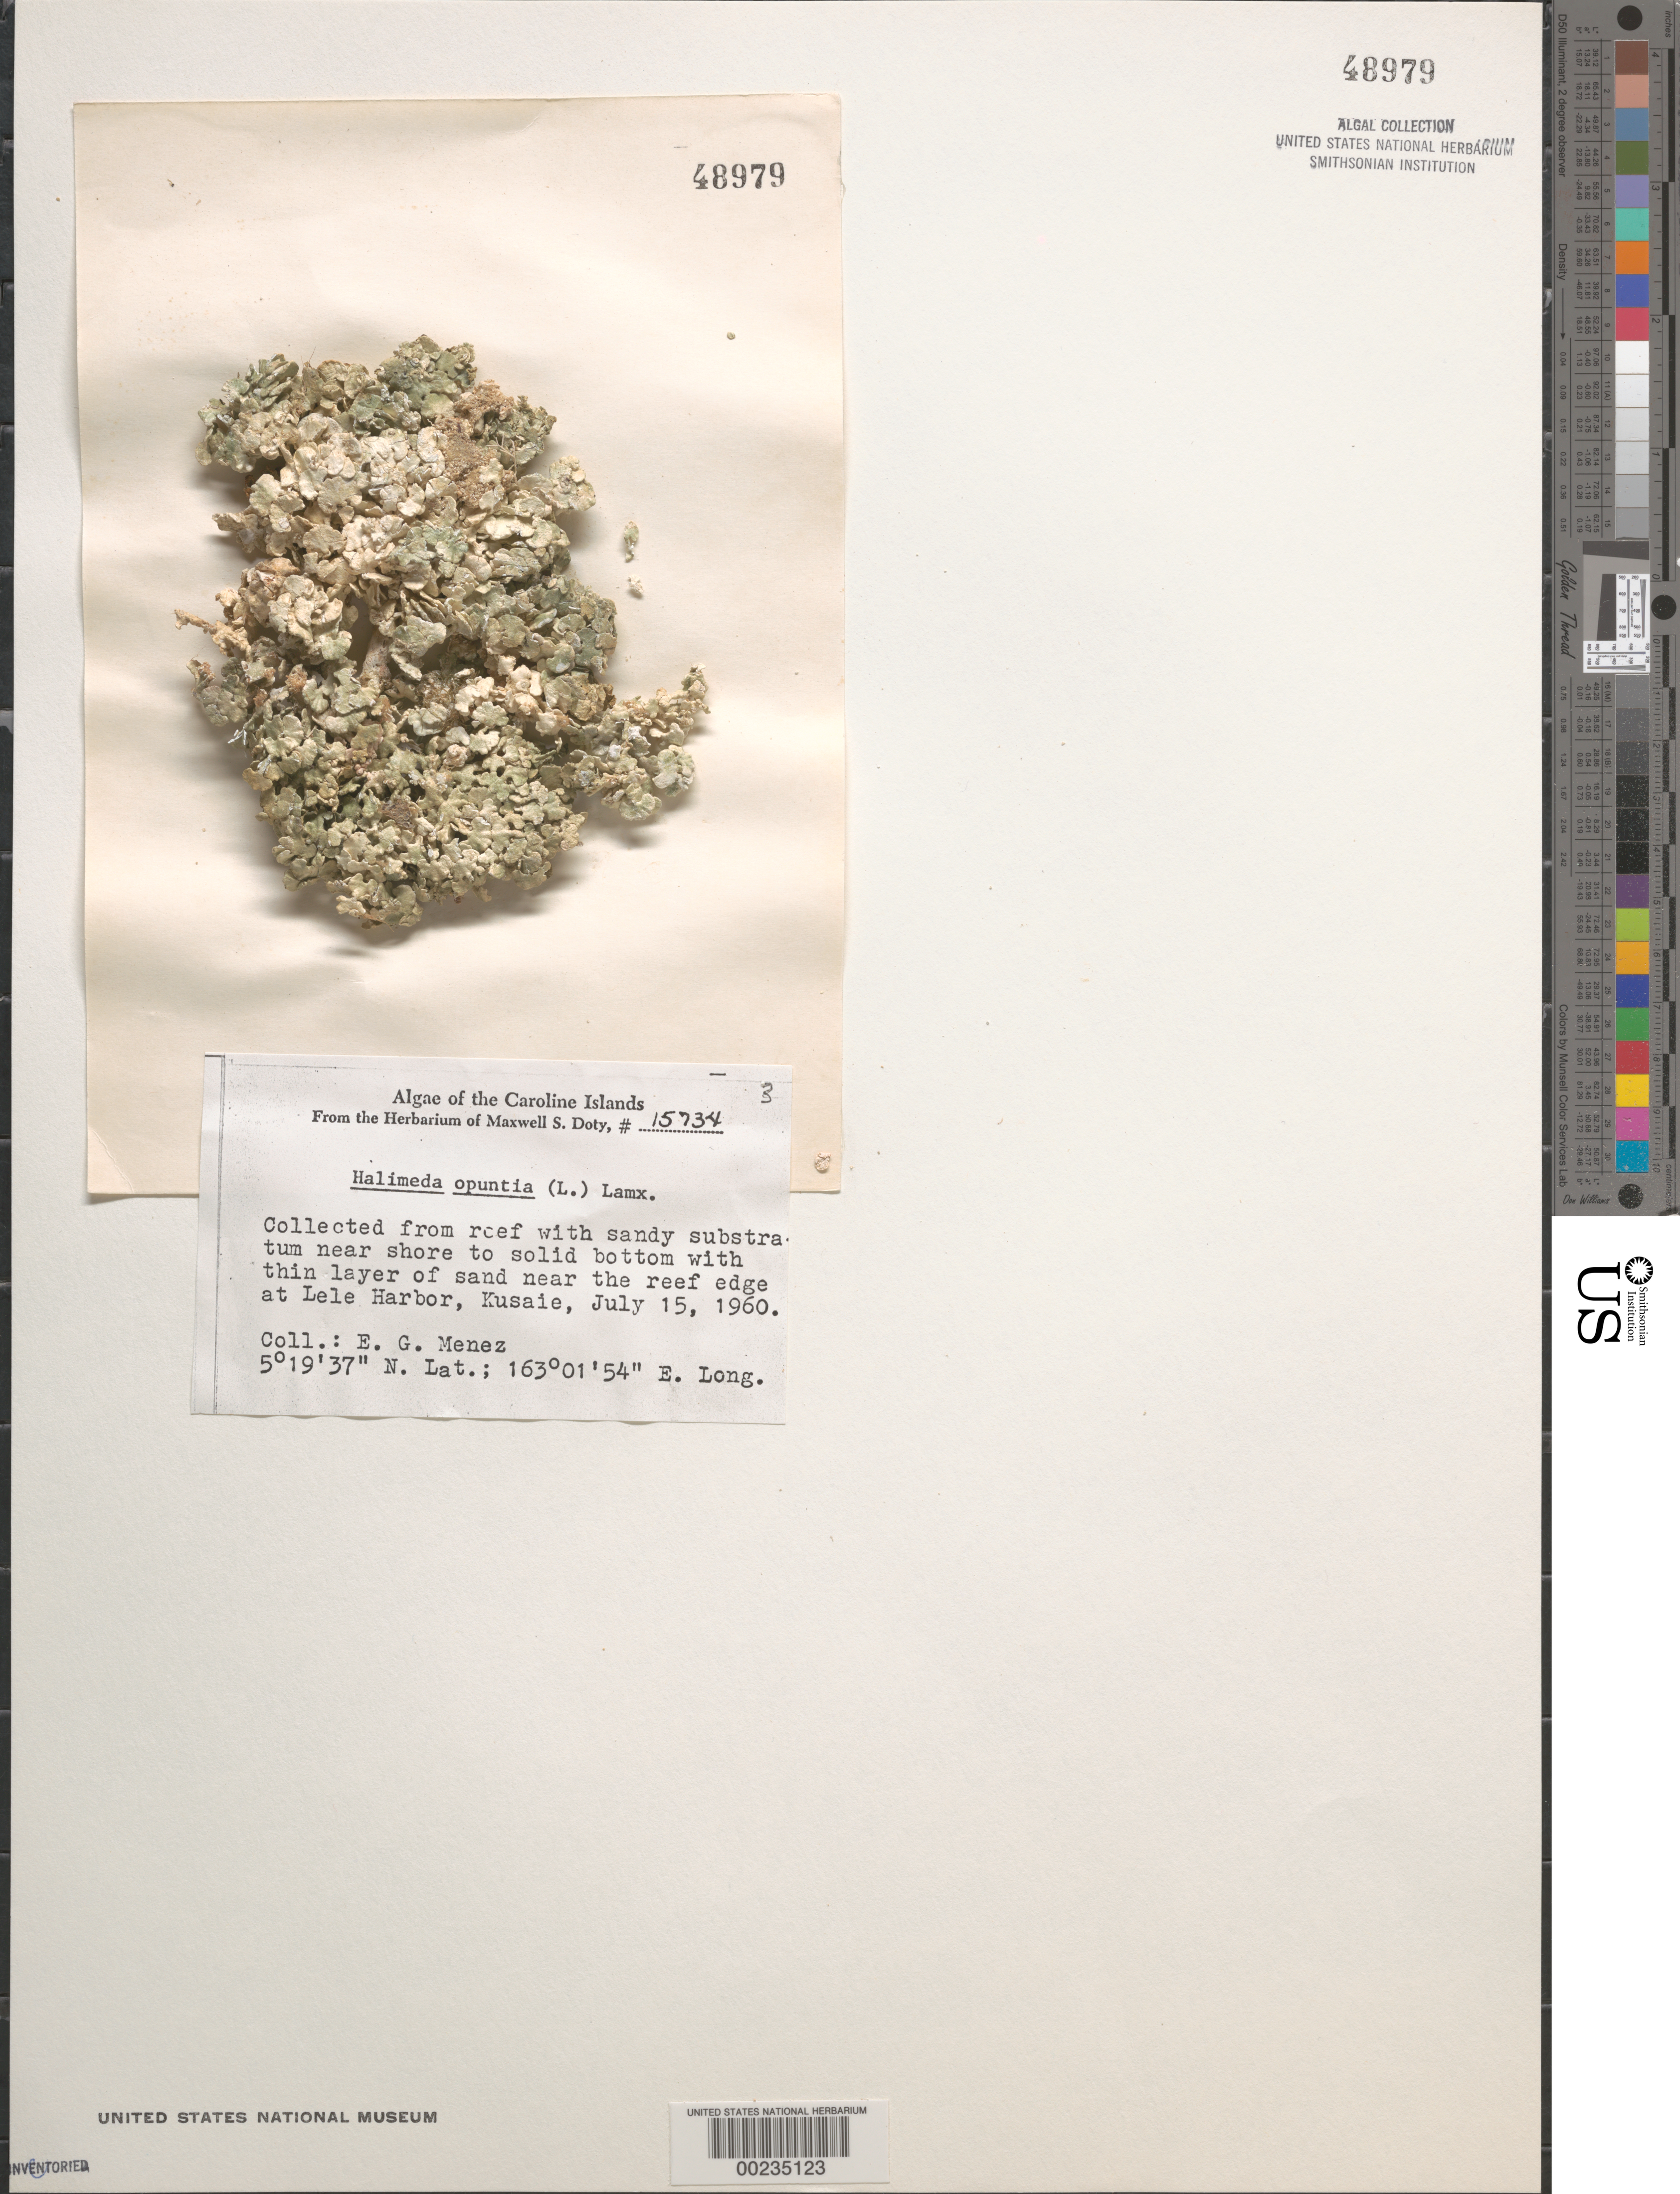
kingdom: Plantae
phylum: Chlorophyta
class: Ulvophyceae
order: Bryopsidales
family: Halimedaceae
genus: Halimeda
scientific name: Halimeda opuntia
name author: (L.) J.V.Lamouroux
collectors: Meñez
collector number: MSD 15734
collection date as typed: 15 Jul 1960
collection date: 1960-07-15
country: Micronesia, Federated States of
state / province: Kosrae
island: Kosrae [Kusaie]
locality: Near Lele Harbor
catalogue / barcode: US 48979